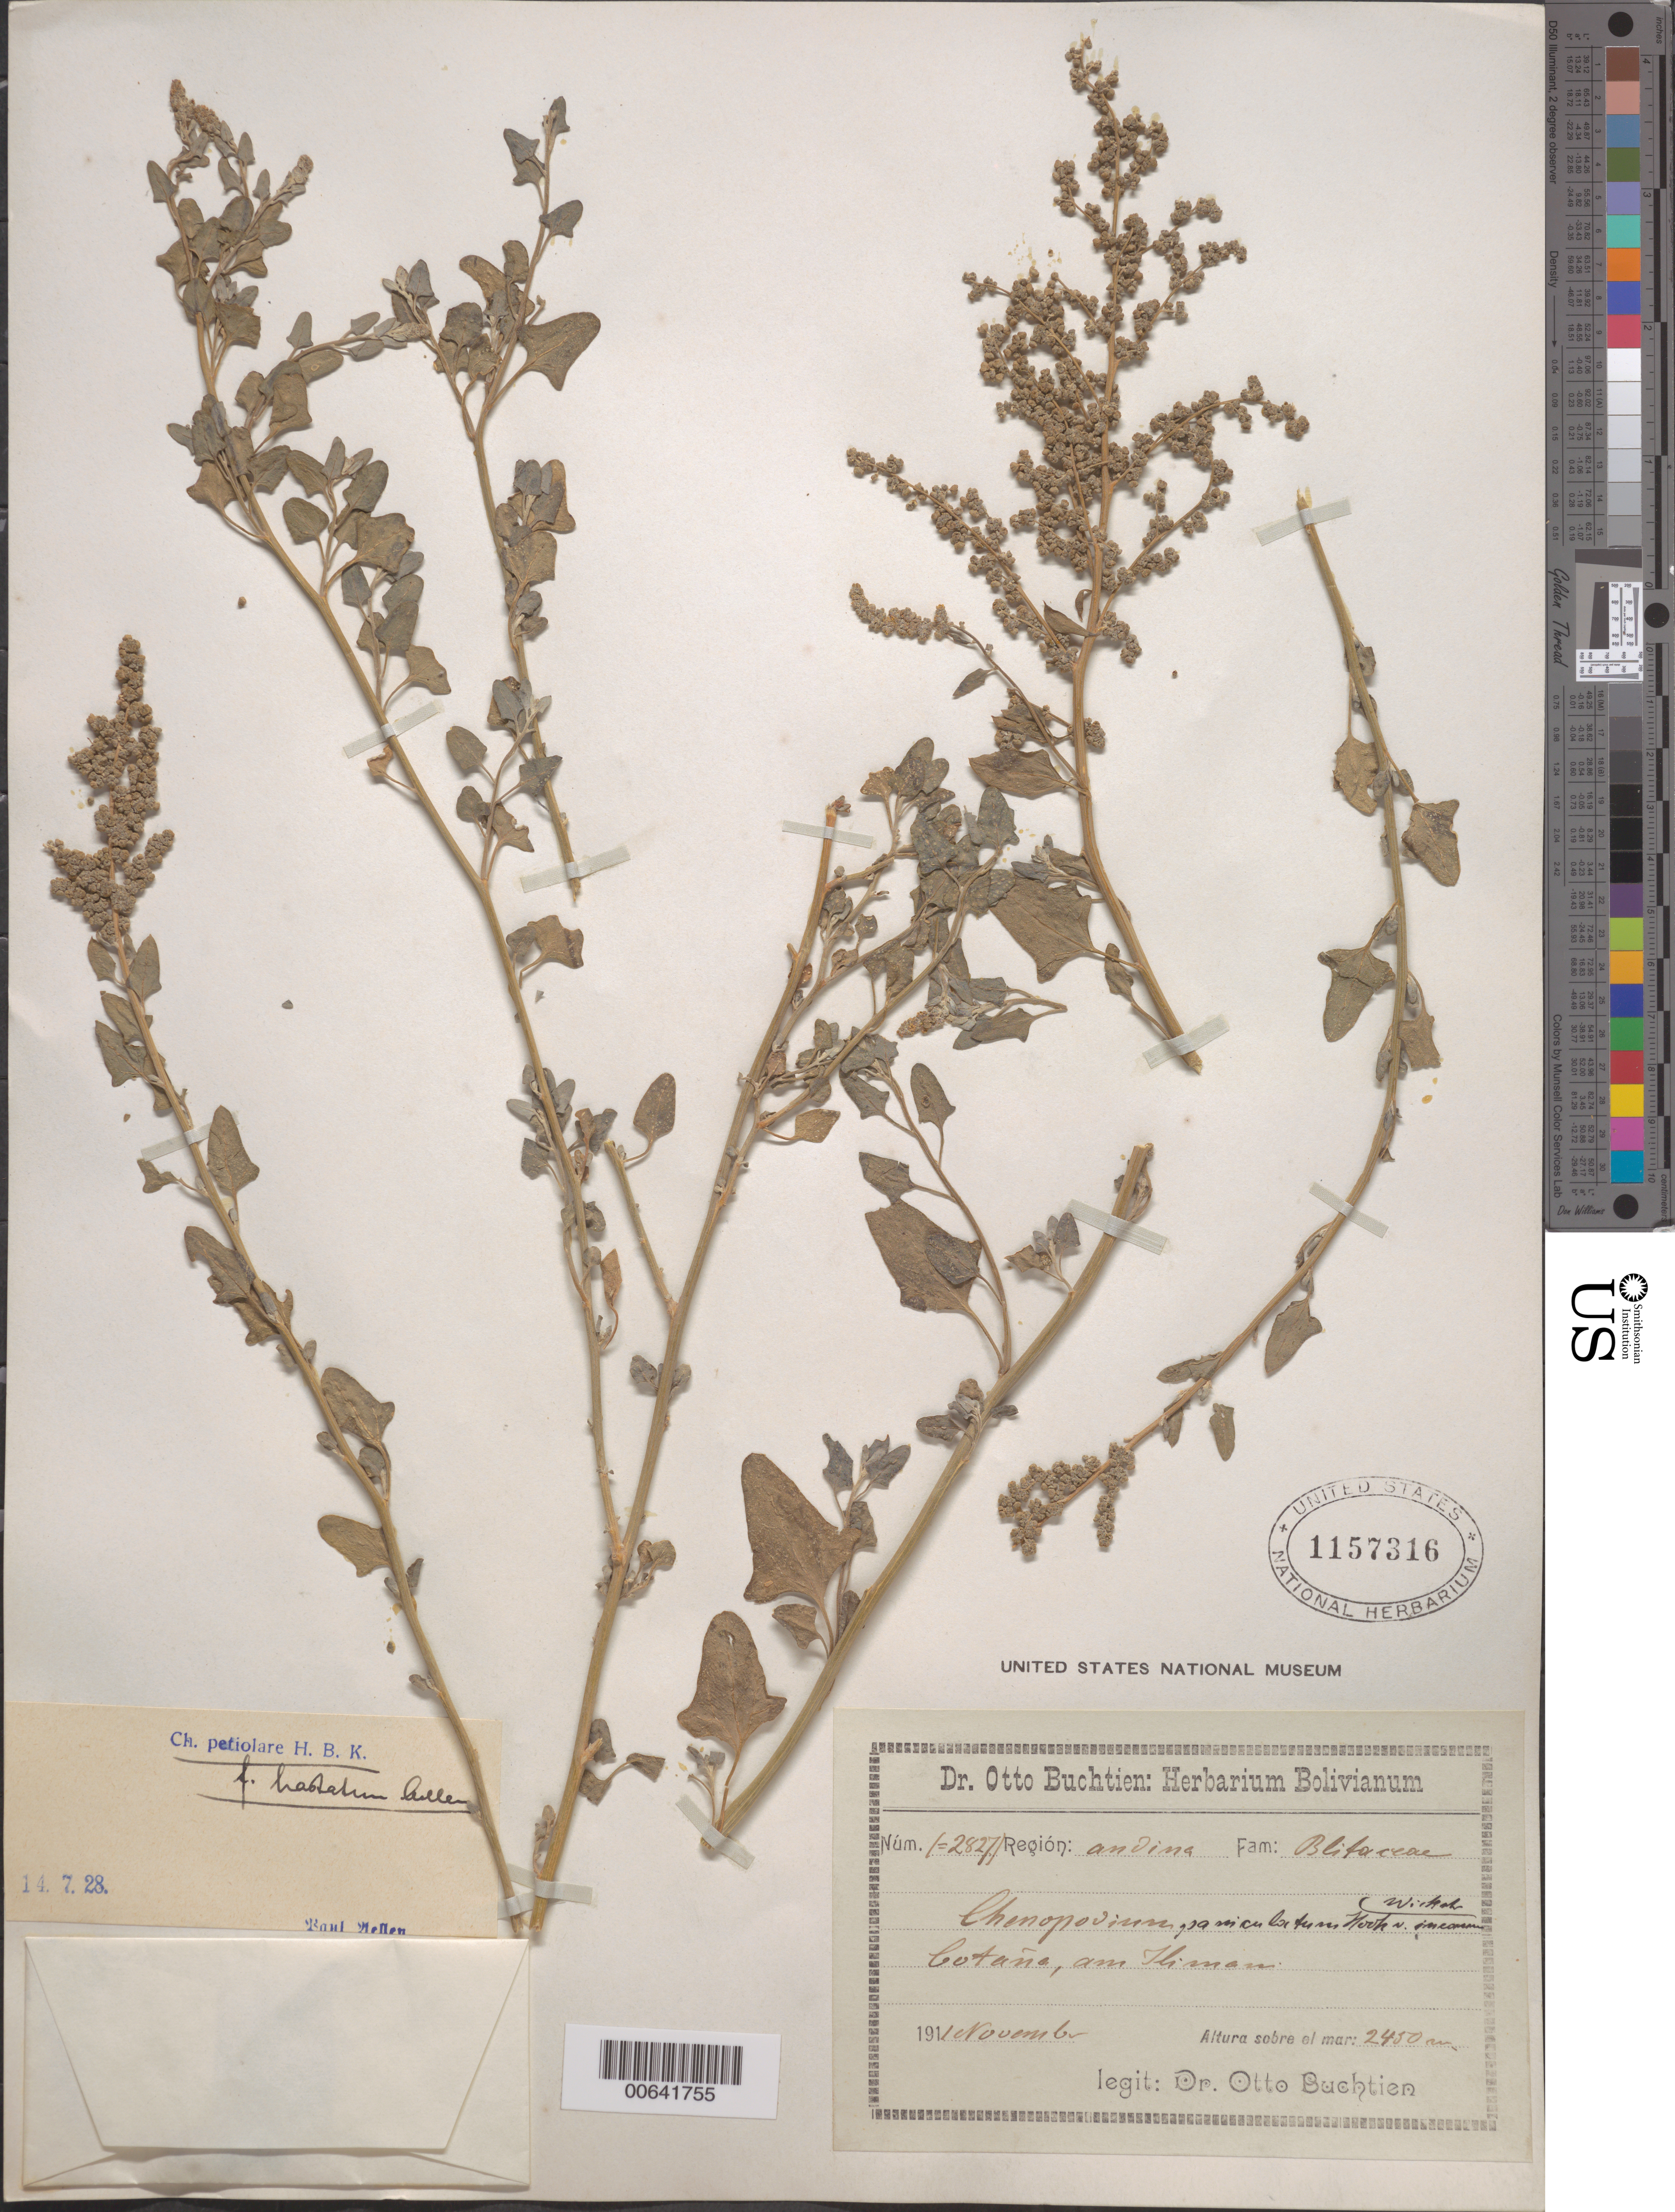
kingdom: Plantae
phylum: Tracheophyta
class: Magnoliopsida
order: Caryophyllales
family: Amaranthaceae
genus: Chenopodium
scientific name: Chenopodium petiolare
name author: Kunth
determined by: Aellen, P.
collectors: O. Buchtien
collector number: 2827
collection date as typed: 01 Nov 1911 or 11 Jan 1911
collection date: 1911-01-11 or 1911-11-01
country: Bolivia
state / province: La Paz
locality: Cotañas, am Ilimani ??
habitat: Región andina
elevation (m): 2450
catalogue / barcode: US 1157316